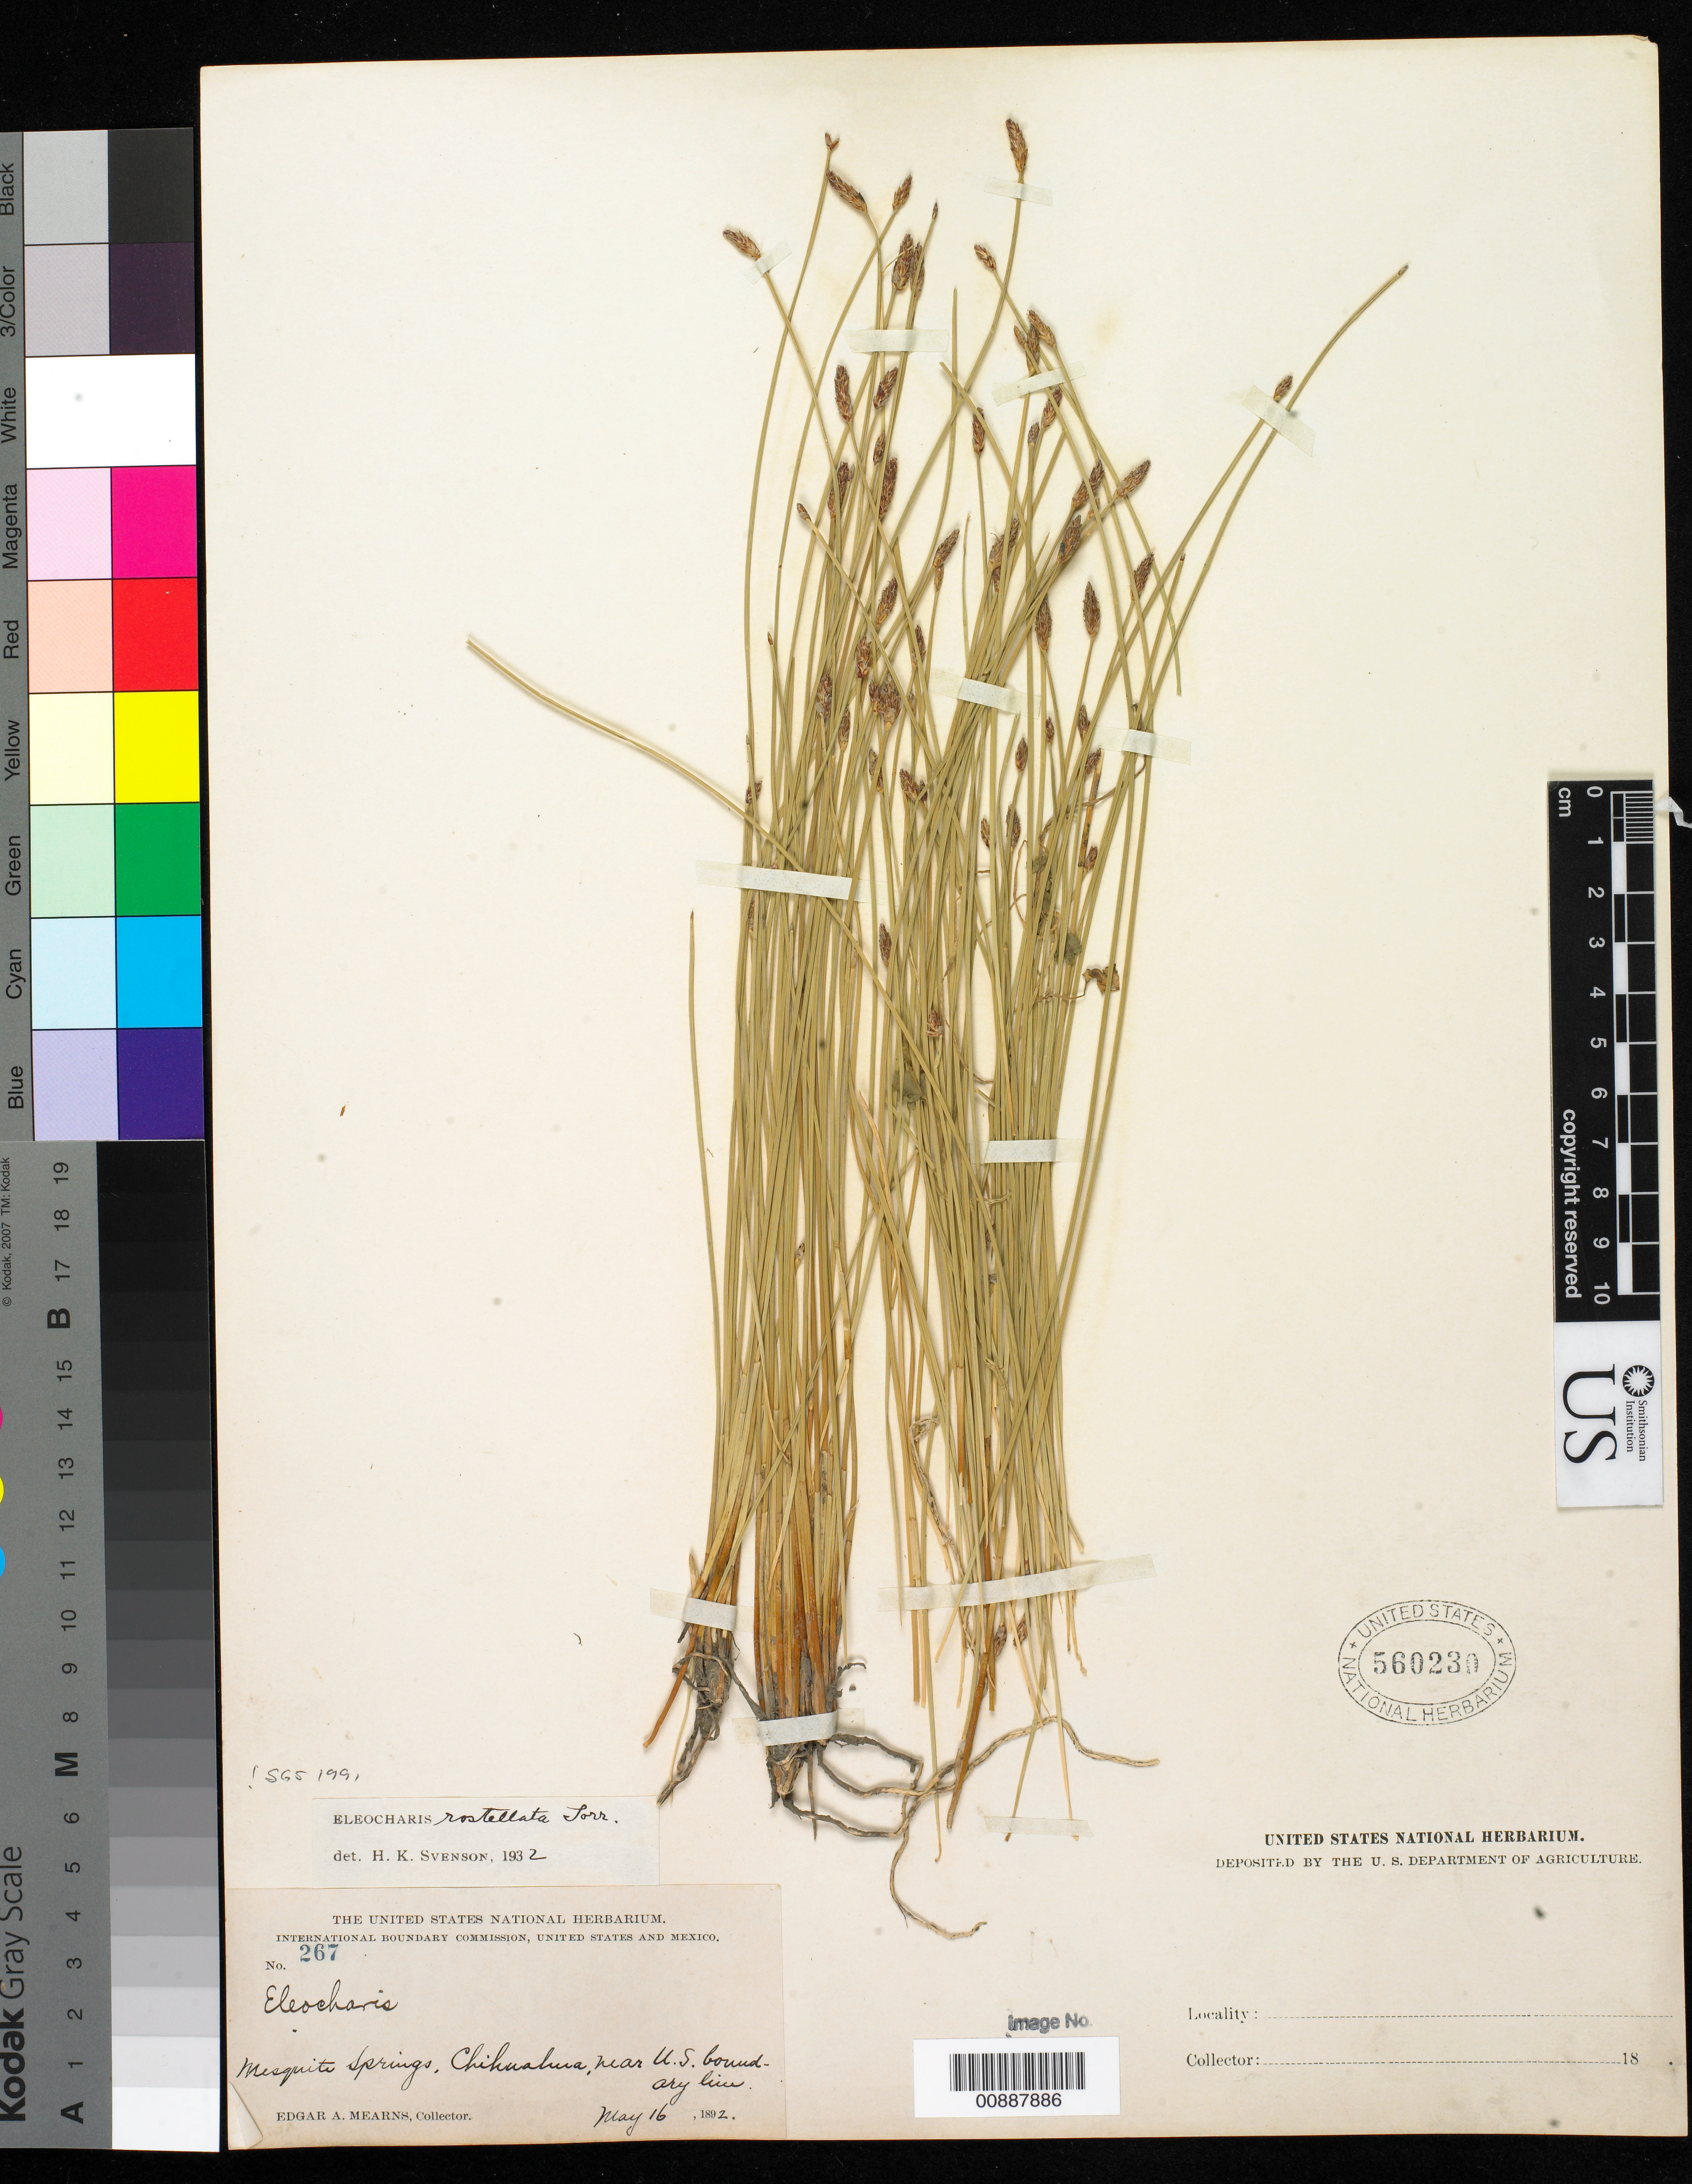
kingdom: Plantae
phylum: Tracheophyta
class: Liliopsida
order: Poales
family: Cyperaceae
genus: Eleocharis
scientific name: Eleocharis rostellata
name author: (Torr.) Torr.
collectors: E. A. Mearns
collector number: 267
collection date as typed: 16 May 1892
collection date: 1892-05-16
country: Mexico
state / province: Chihuahua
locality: Mesquite Springs, Chihuahua, near U.S. Boundary Line.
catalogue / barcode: US 560230